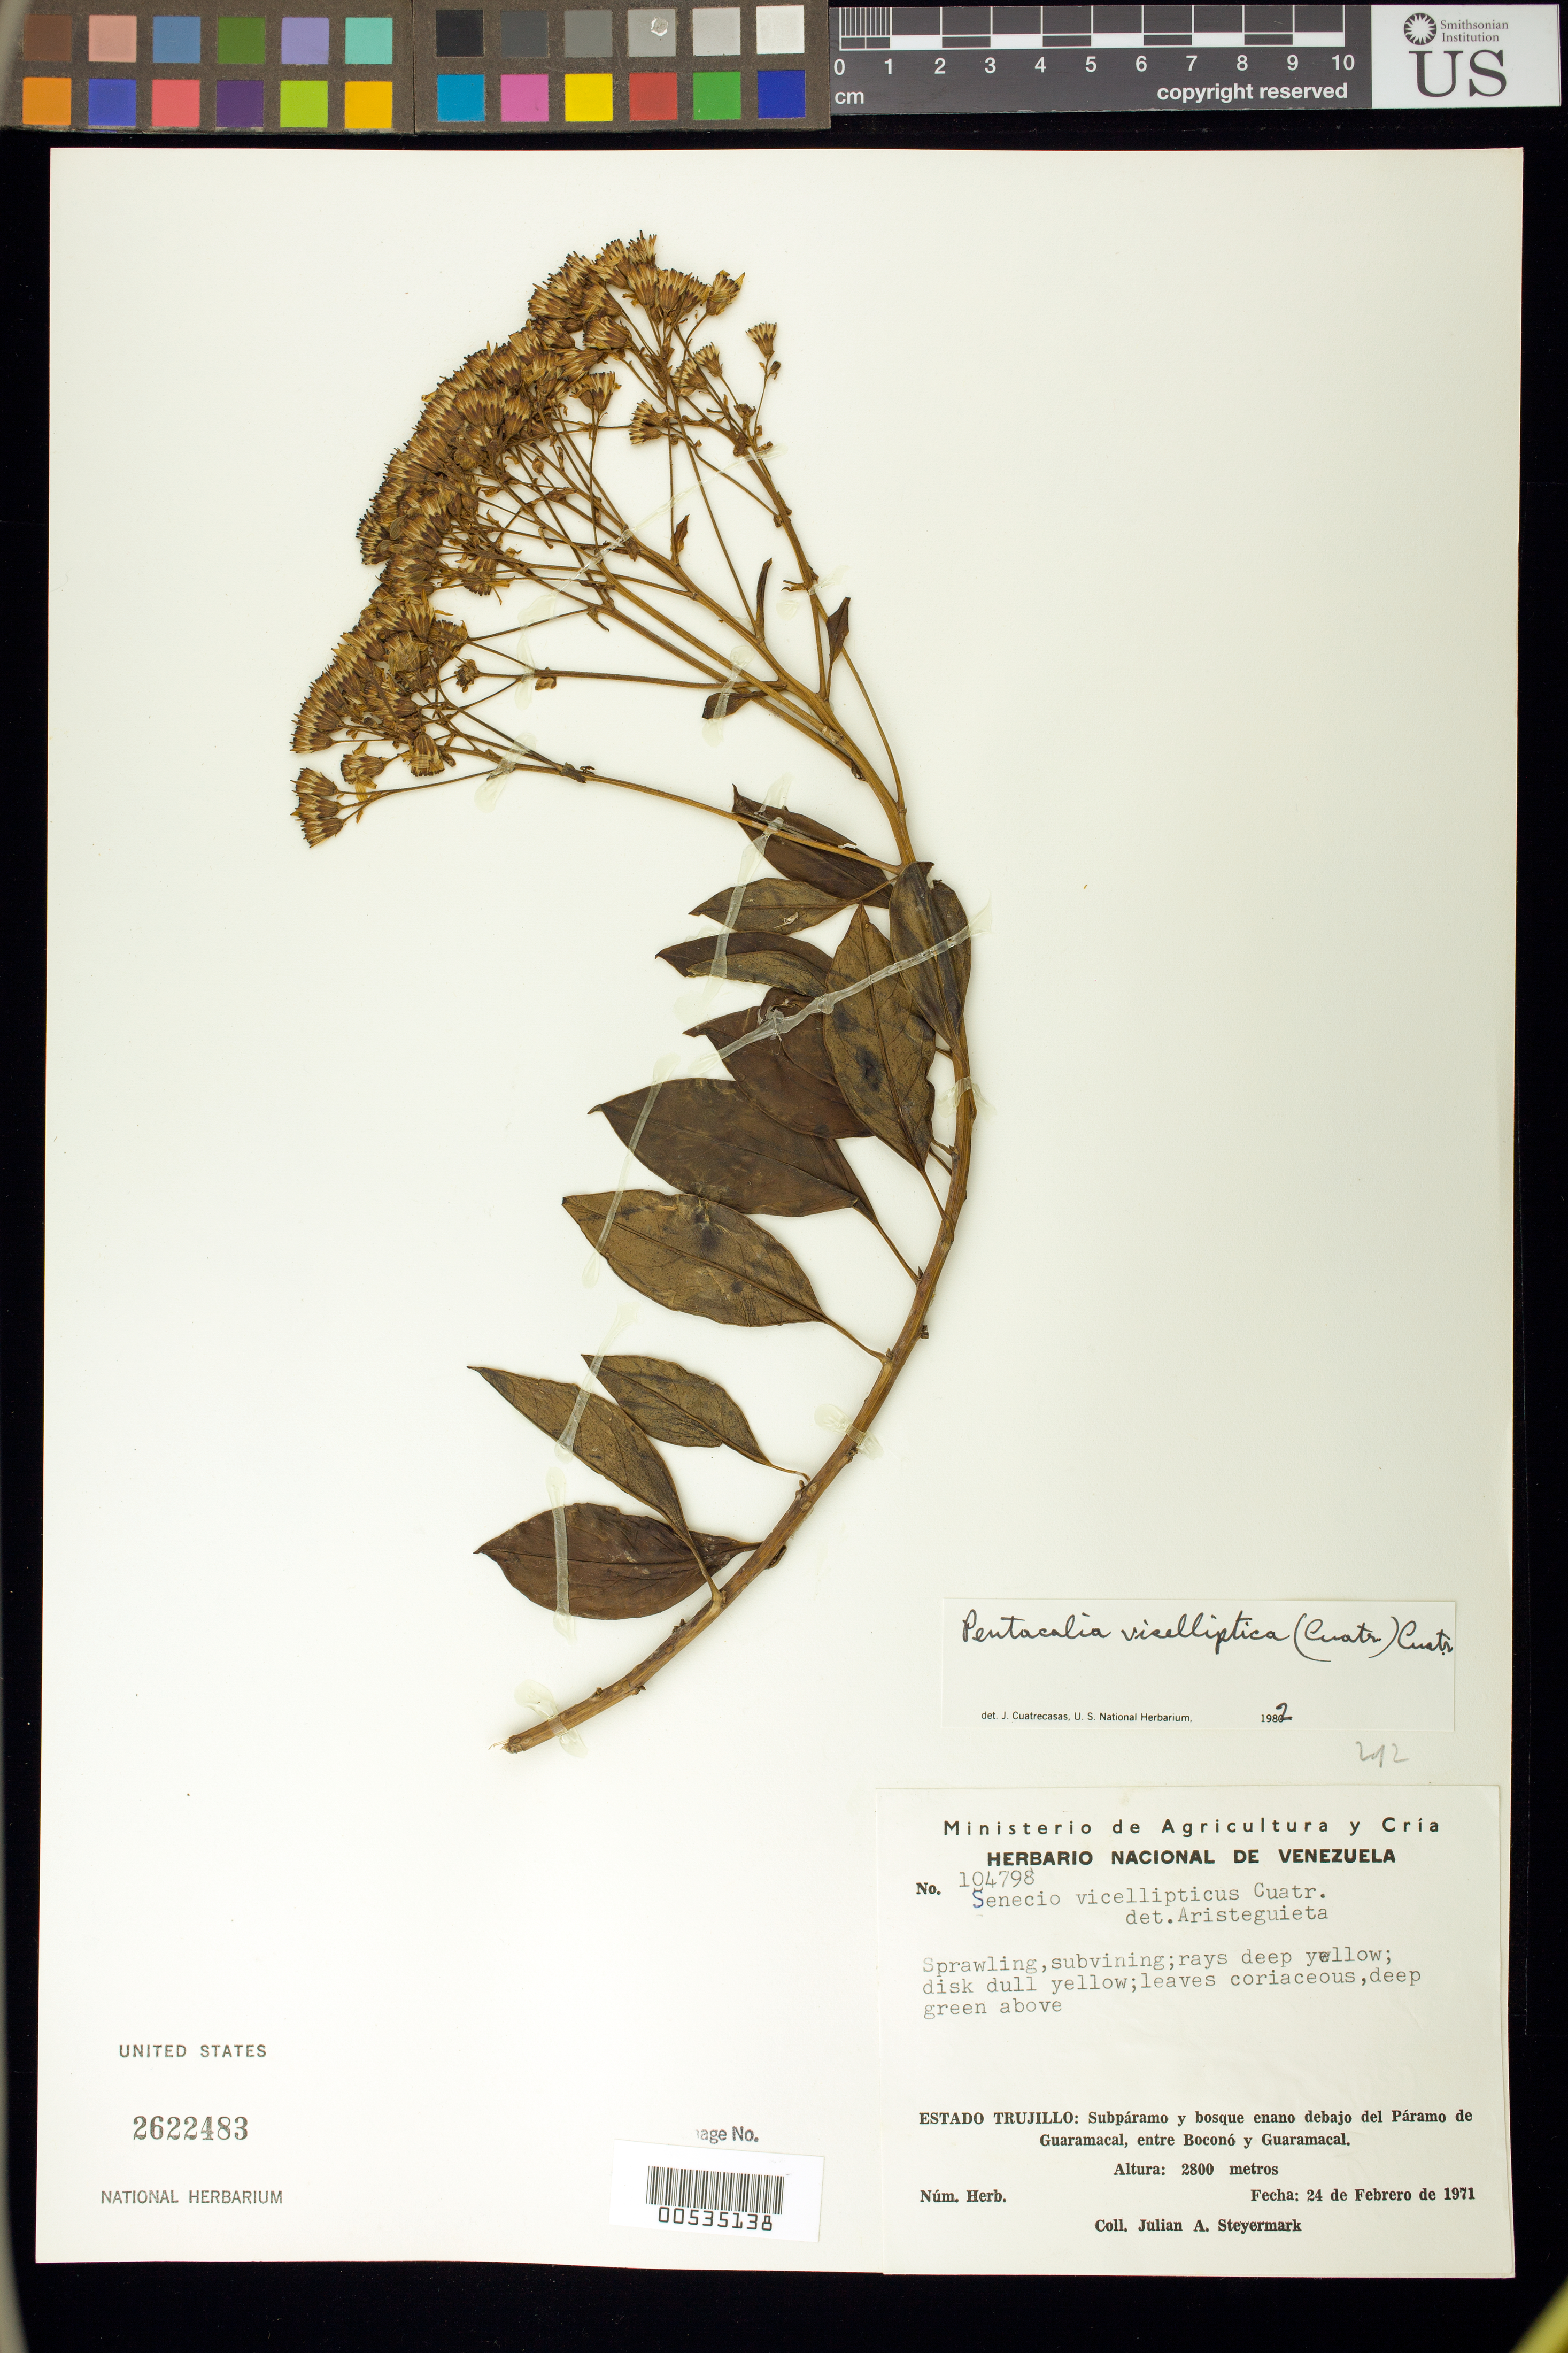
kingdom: Plantae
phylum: Tracheophyta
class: Magnoliopsida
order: Asterales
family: Asteraceae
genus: Pentacalia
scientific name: Pentacalia vicelliptica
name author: (Cuatrec.) Cuatrec.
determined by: Cuatrecasas, J.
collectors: J. Steyermark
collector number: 104798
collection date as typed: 24 Feb 1971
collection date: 1971-02-24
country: Venezuela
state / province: Trujillo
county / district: Boconó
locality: Páramo de Guaramacal, entre Boconó y Guaramacal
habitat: Subpáramo y bosque enano debajo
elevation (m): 2800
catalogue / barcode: US 2622483